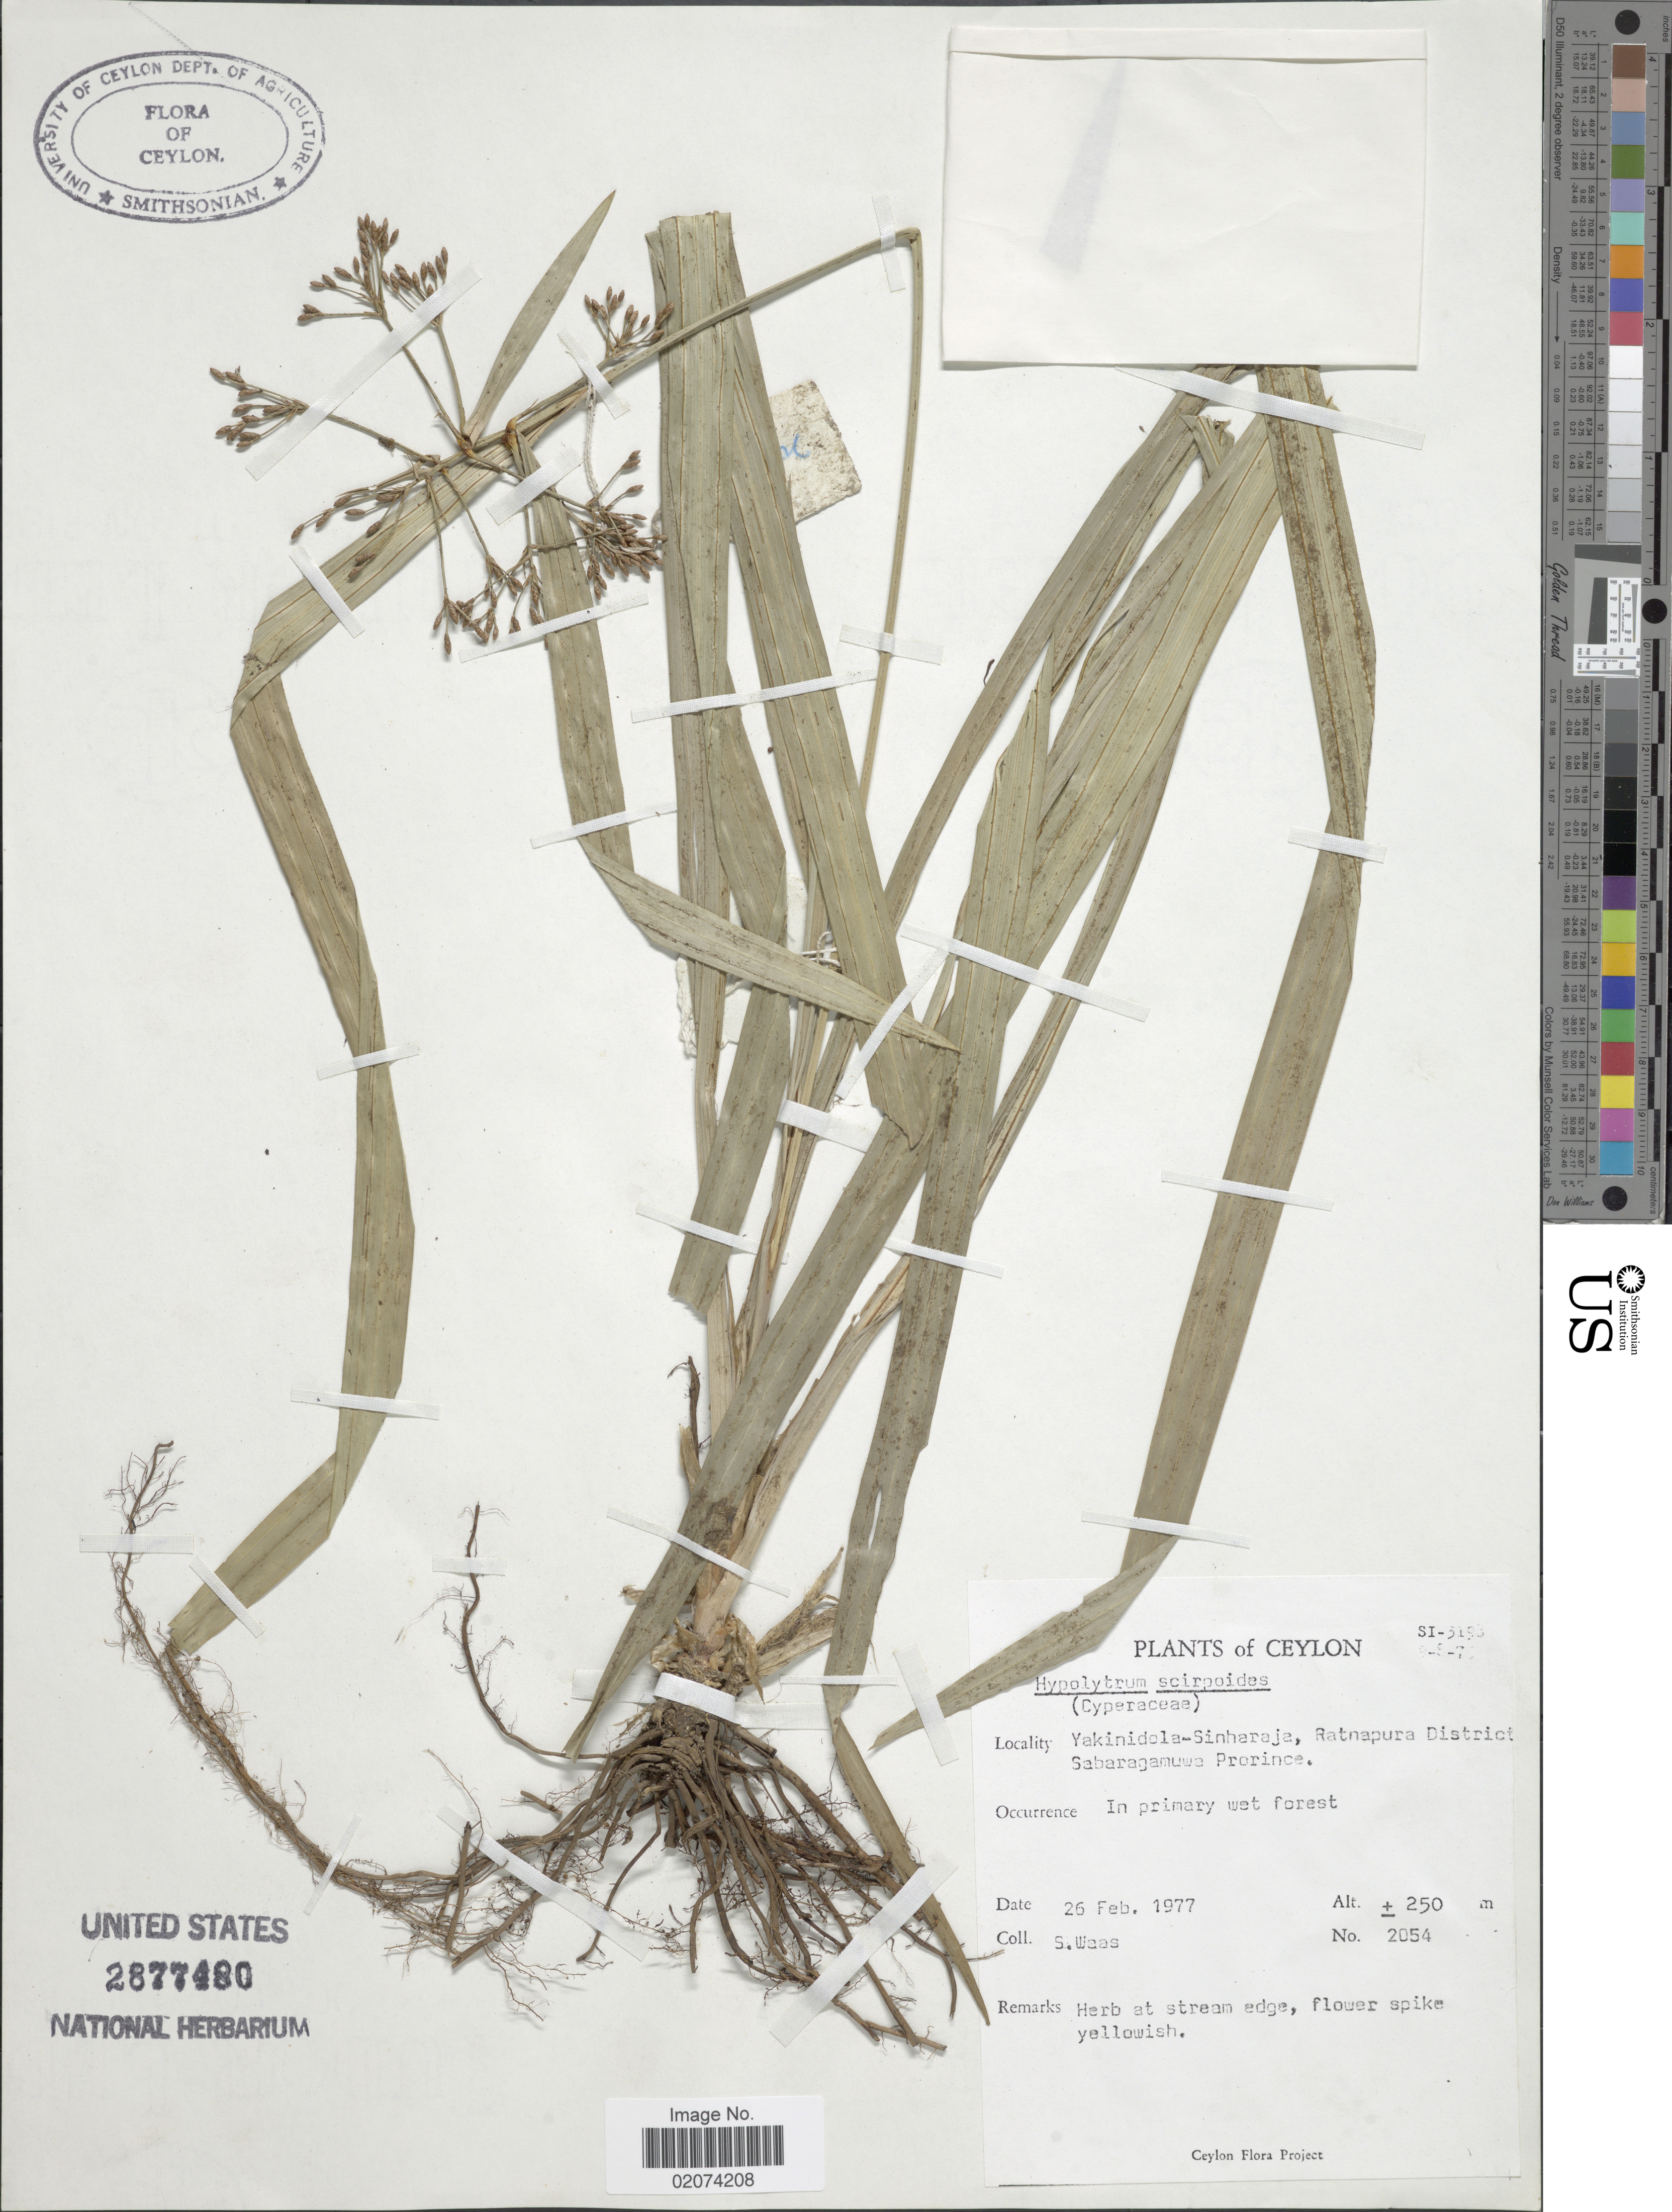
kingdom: Plantae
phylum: Tracheophyta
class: Liliopsida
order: Poales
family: Cyperaceae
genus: Hypolytrum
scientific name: Hypolytrum nemorum subsp. nemorum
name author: (Vahl) Spreng.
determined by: Strong, Mark T., (BOT), Smithsonian Institution - National Museum of Natural History (UNITED STATES)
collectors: S. Waas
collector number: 2054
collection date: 1977-02-26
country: Sri Lanka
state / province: Sabaragamuwa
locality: Ceylon. Yakinidola- Sinharaja, Ratnapura District. Sabaragamuwa Province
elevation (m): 250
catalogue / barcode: US 2877480